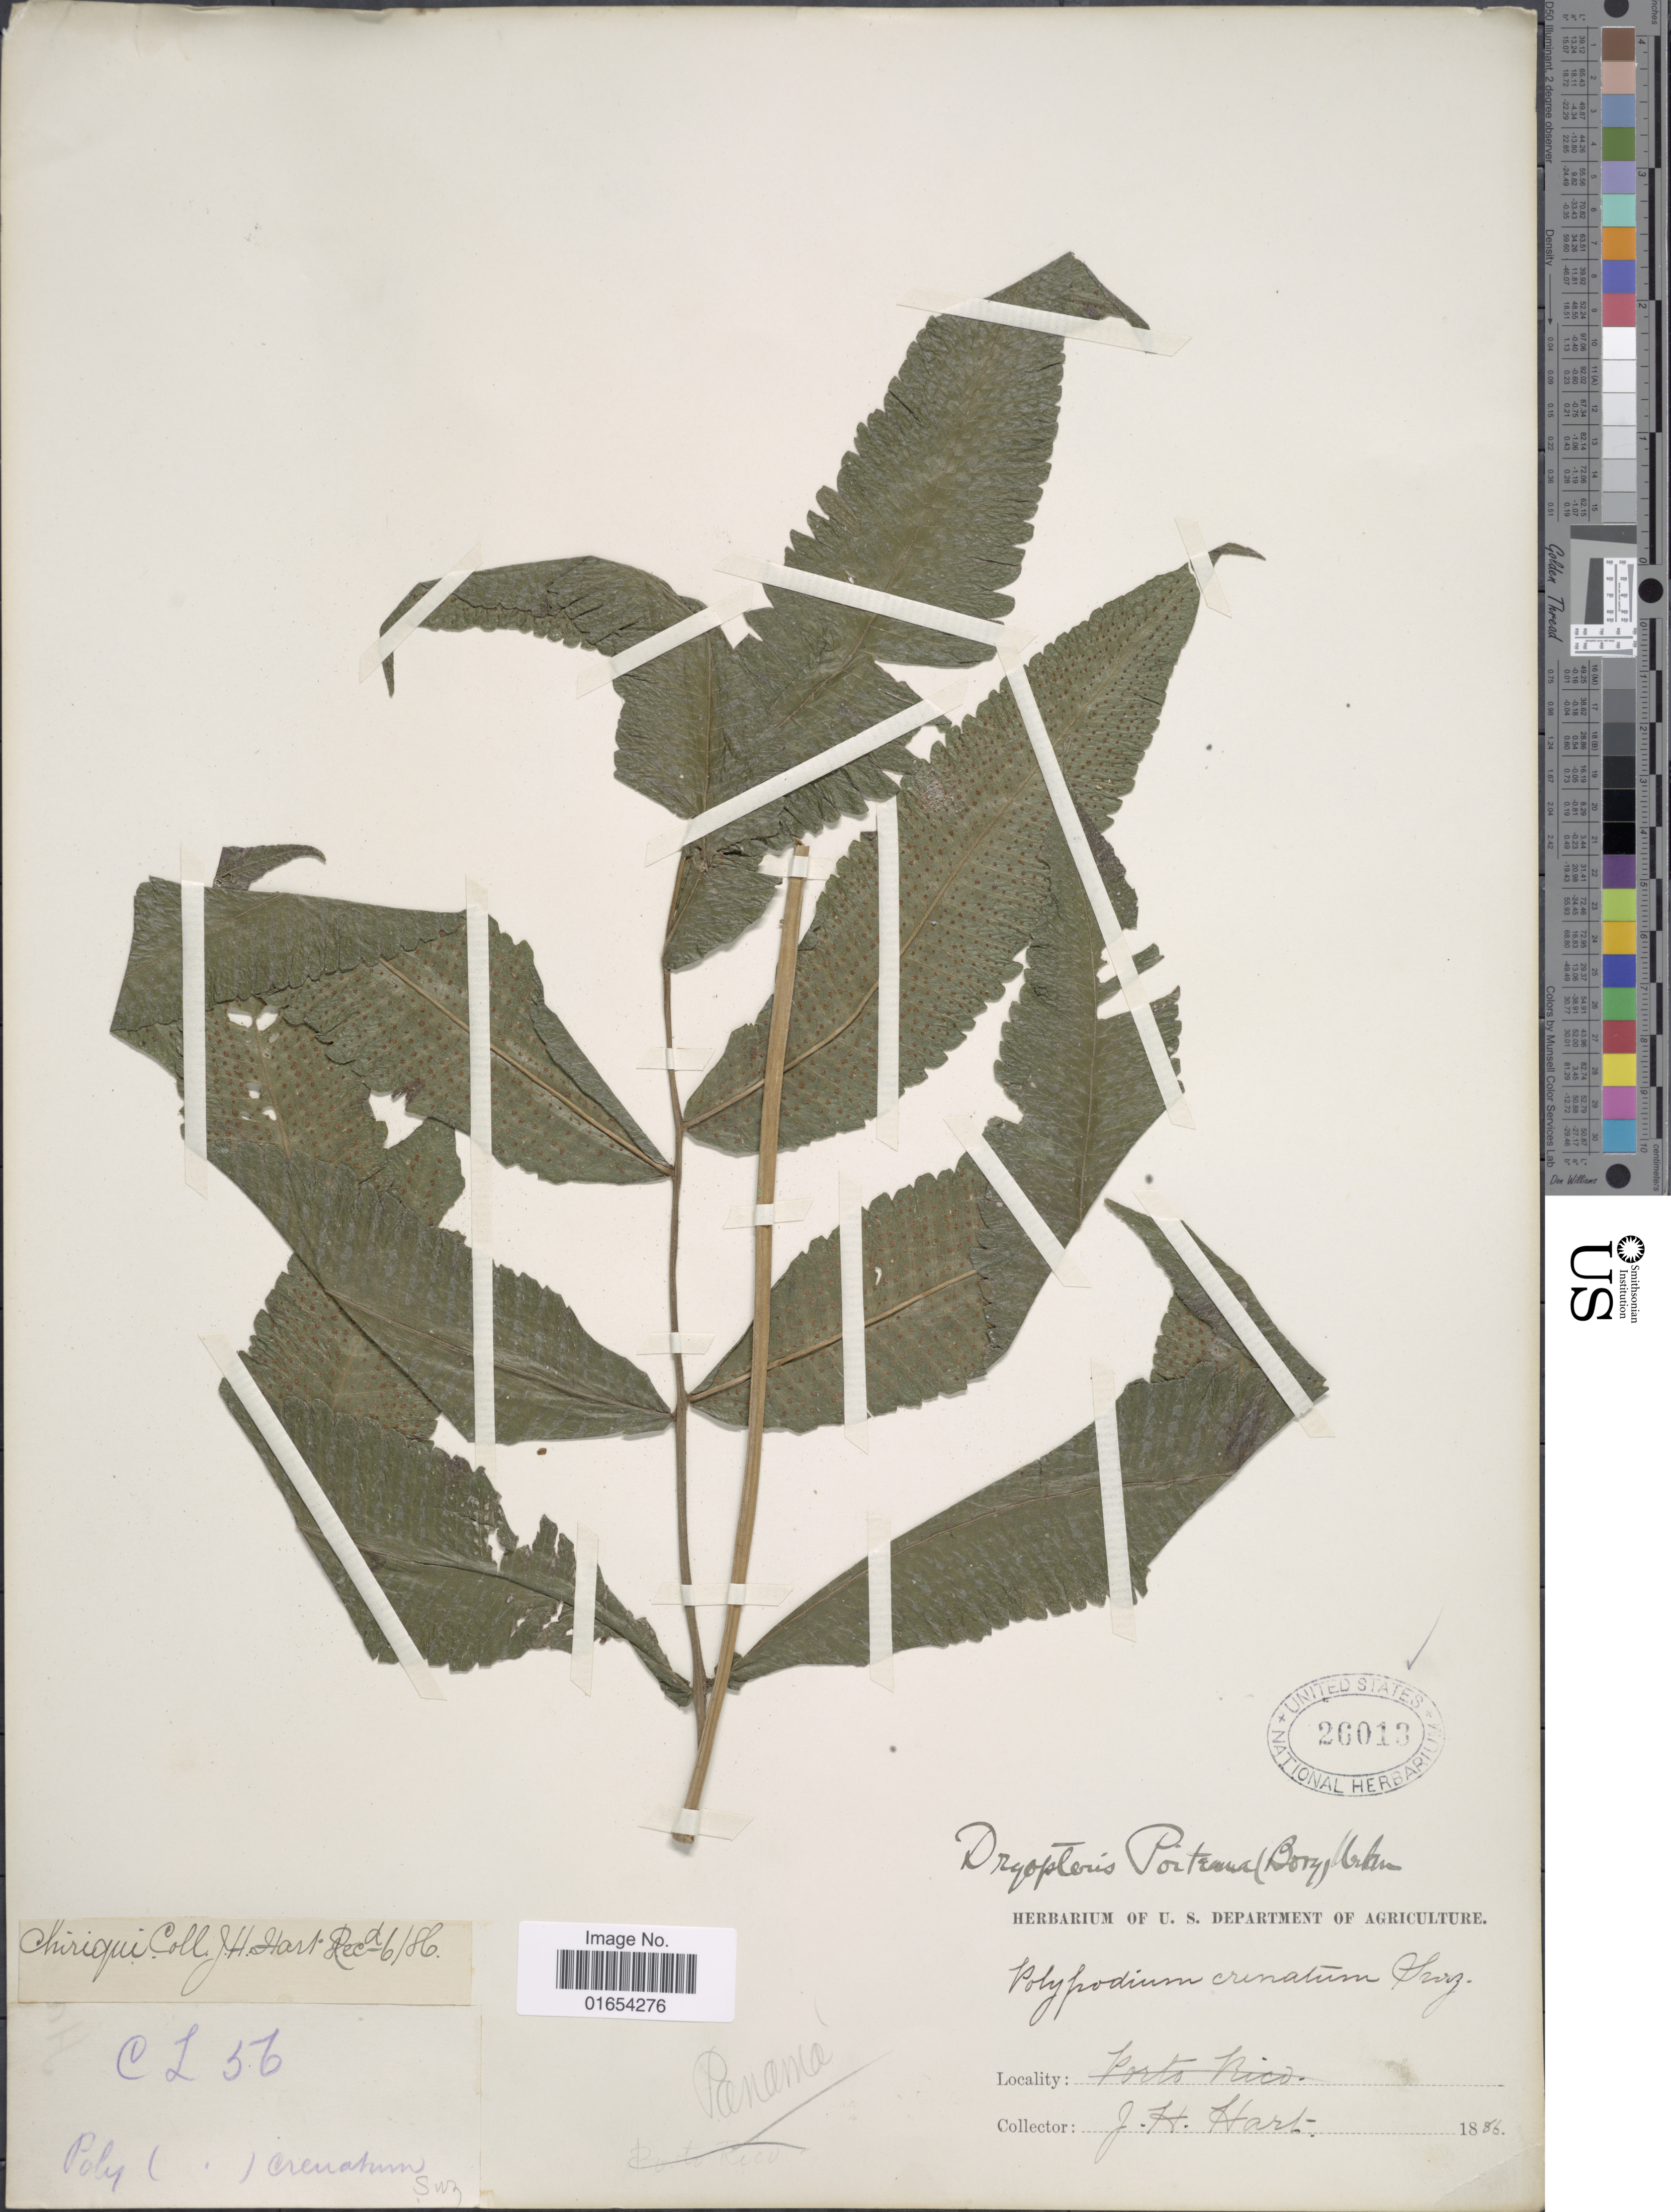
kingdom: Plantae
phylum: Tracheophyta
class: Polypodiopsida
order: Polypodiales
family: Thelypteridaceae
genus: Goniopteris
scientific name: Goniopteris poiteana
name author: (Bory) Ching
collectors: J. H. Hart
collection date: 1886-06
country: Panama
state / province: Chiriqui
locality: Chiriqui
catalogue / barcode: US 26013